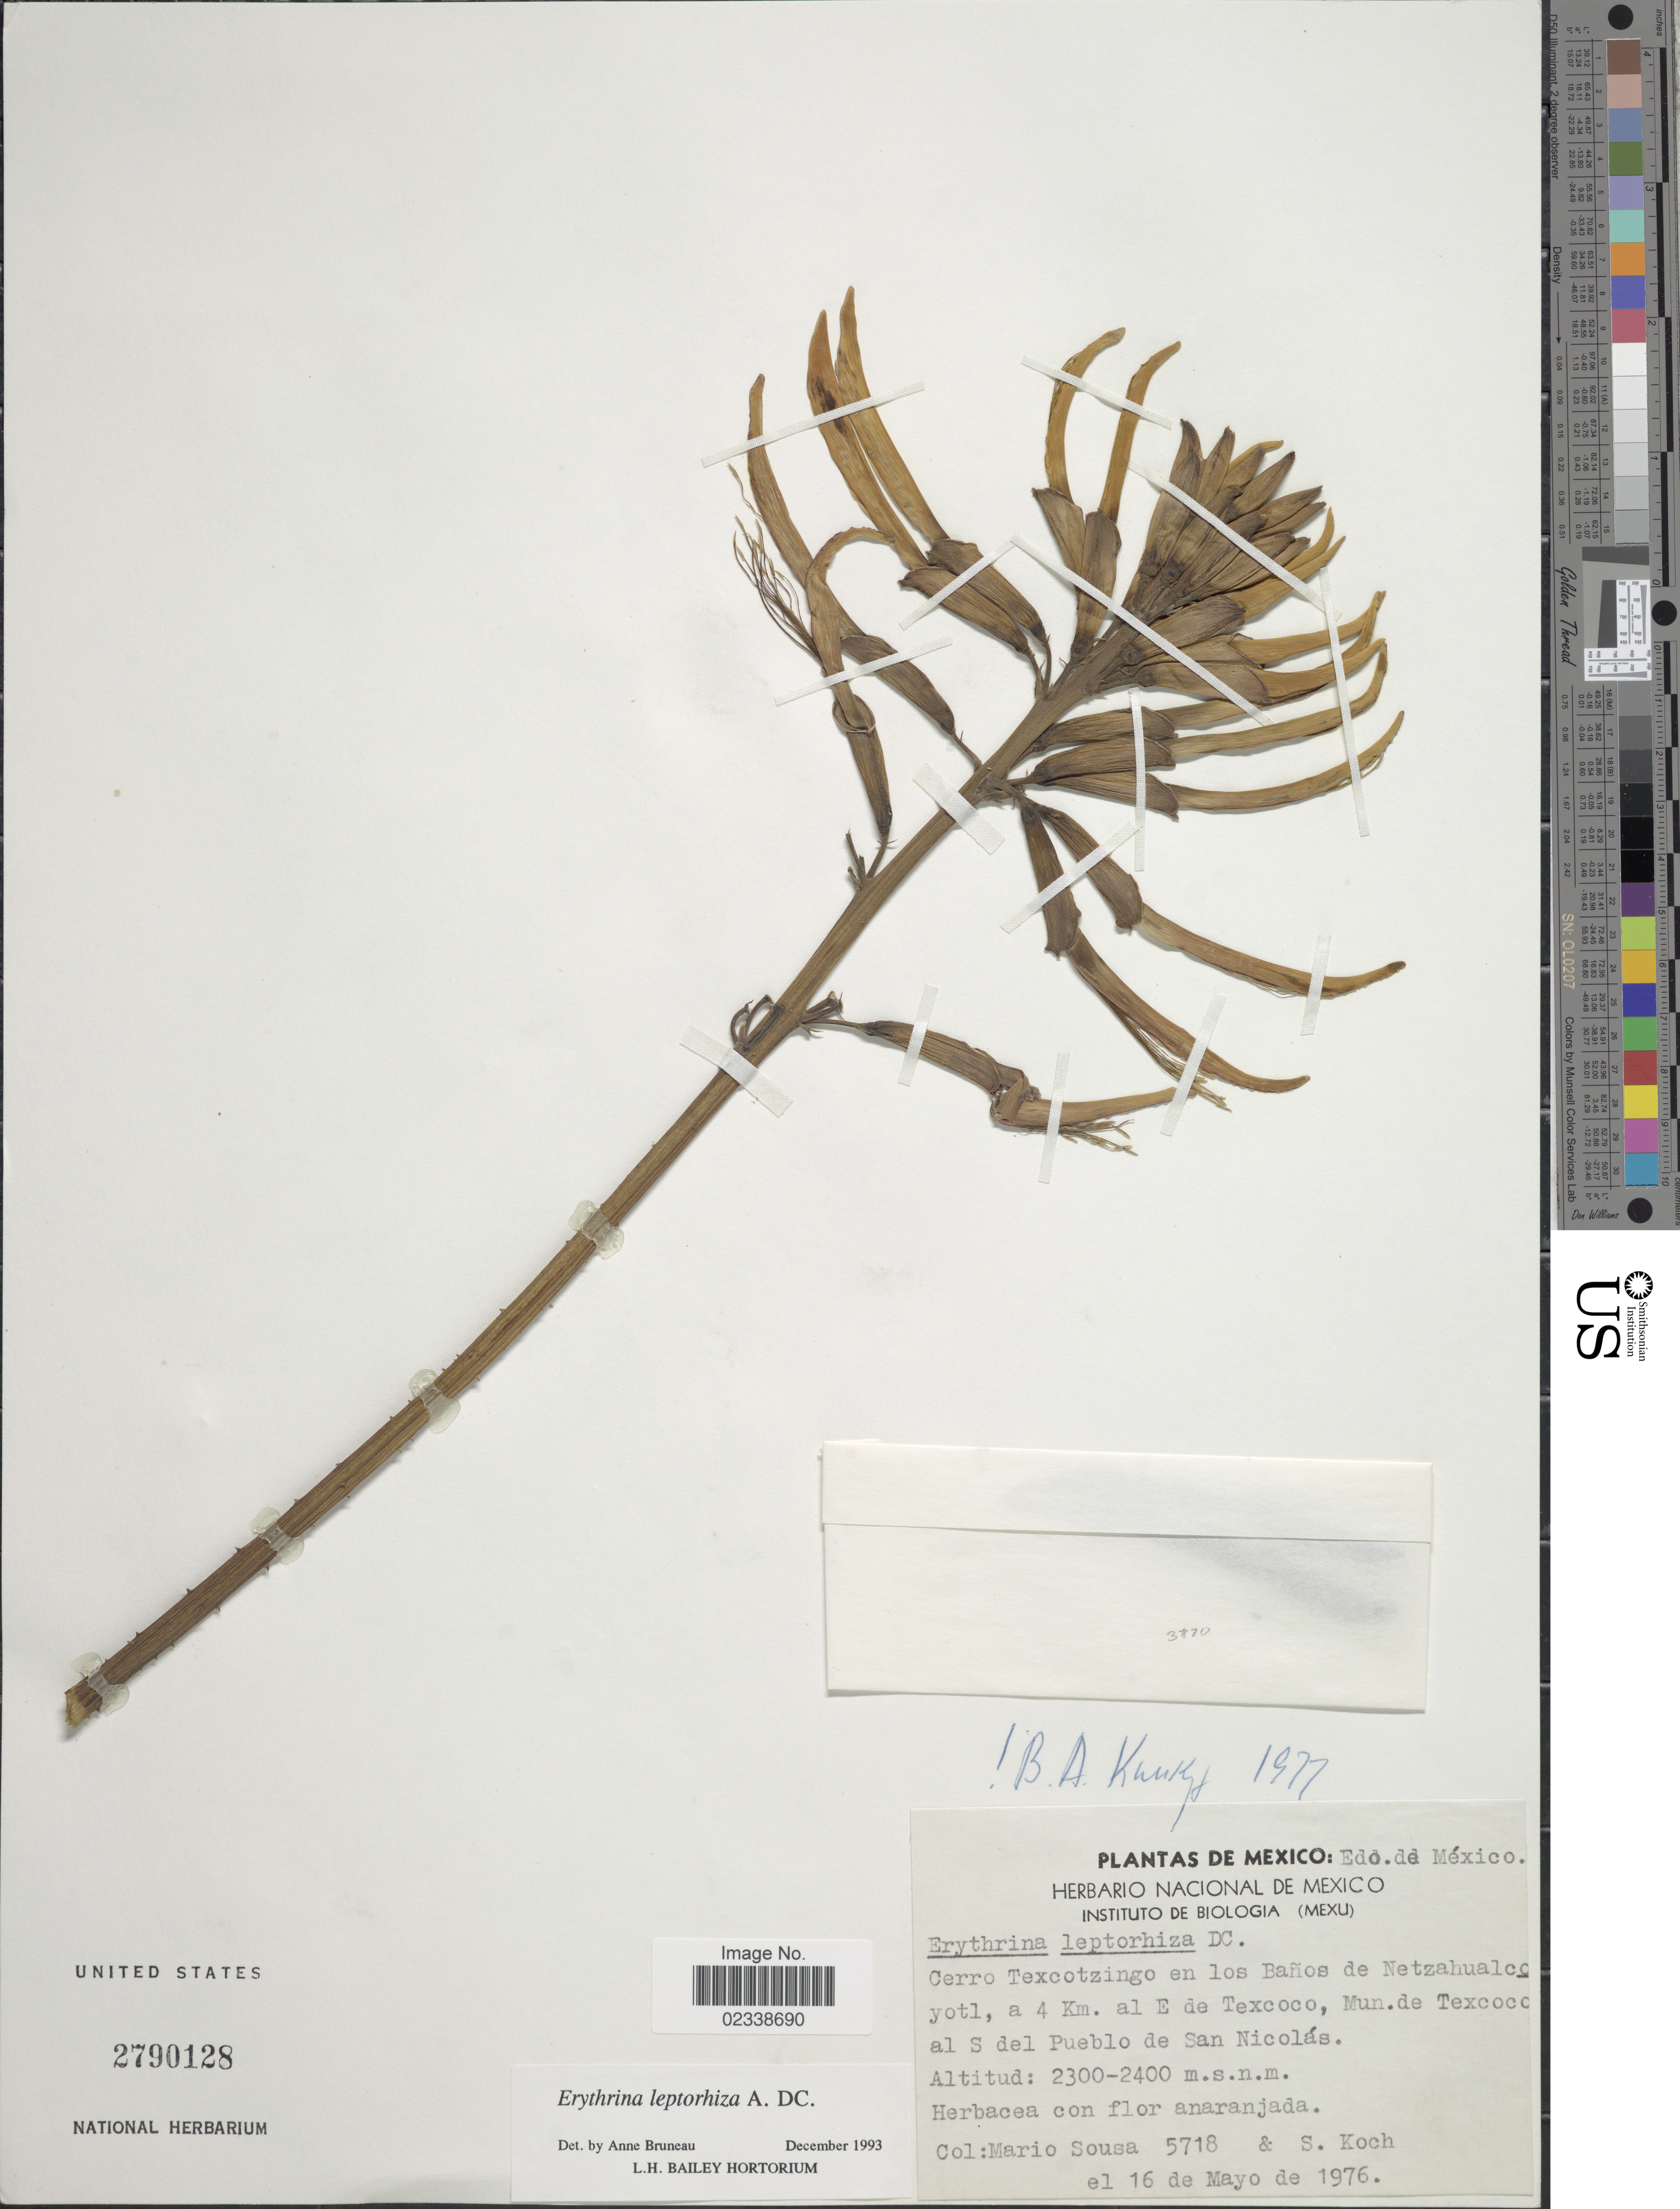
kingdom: Plantae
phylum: Tracheophyta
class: Magnoliopsida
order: Fabales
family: Fabaceae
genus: Erythrina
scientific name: Erythrina leptorhiza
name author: Moc. & Sessé ex DC.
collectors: M. Sousa S. & S. Koch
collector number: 5718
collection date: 1976-05-16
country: Mexico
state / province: México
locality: Cerro Texcotzingo en los Banos de Netzahualcoyotl, a 4 km al E de Texcoco, Mun. de Texcoco al S del Pueblo de San Nicolas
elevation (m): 2300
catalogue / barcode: US 2790128